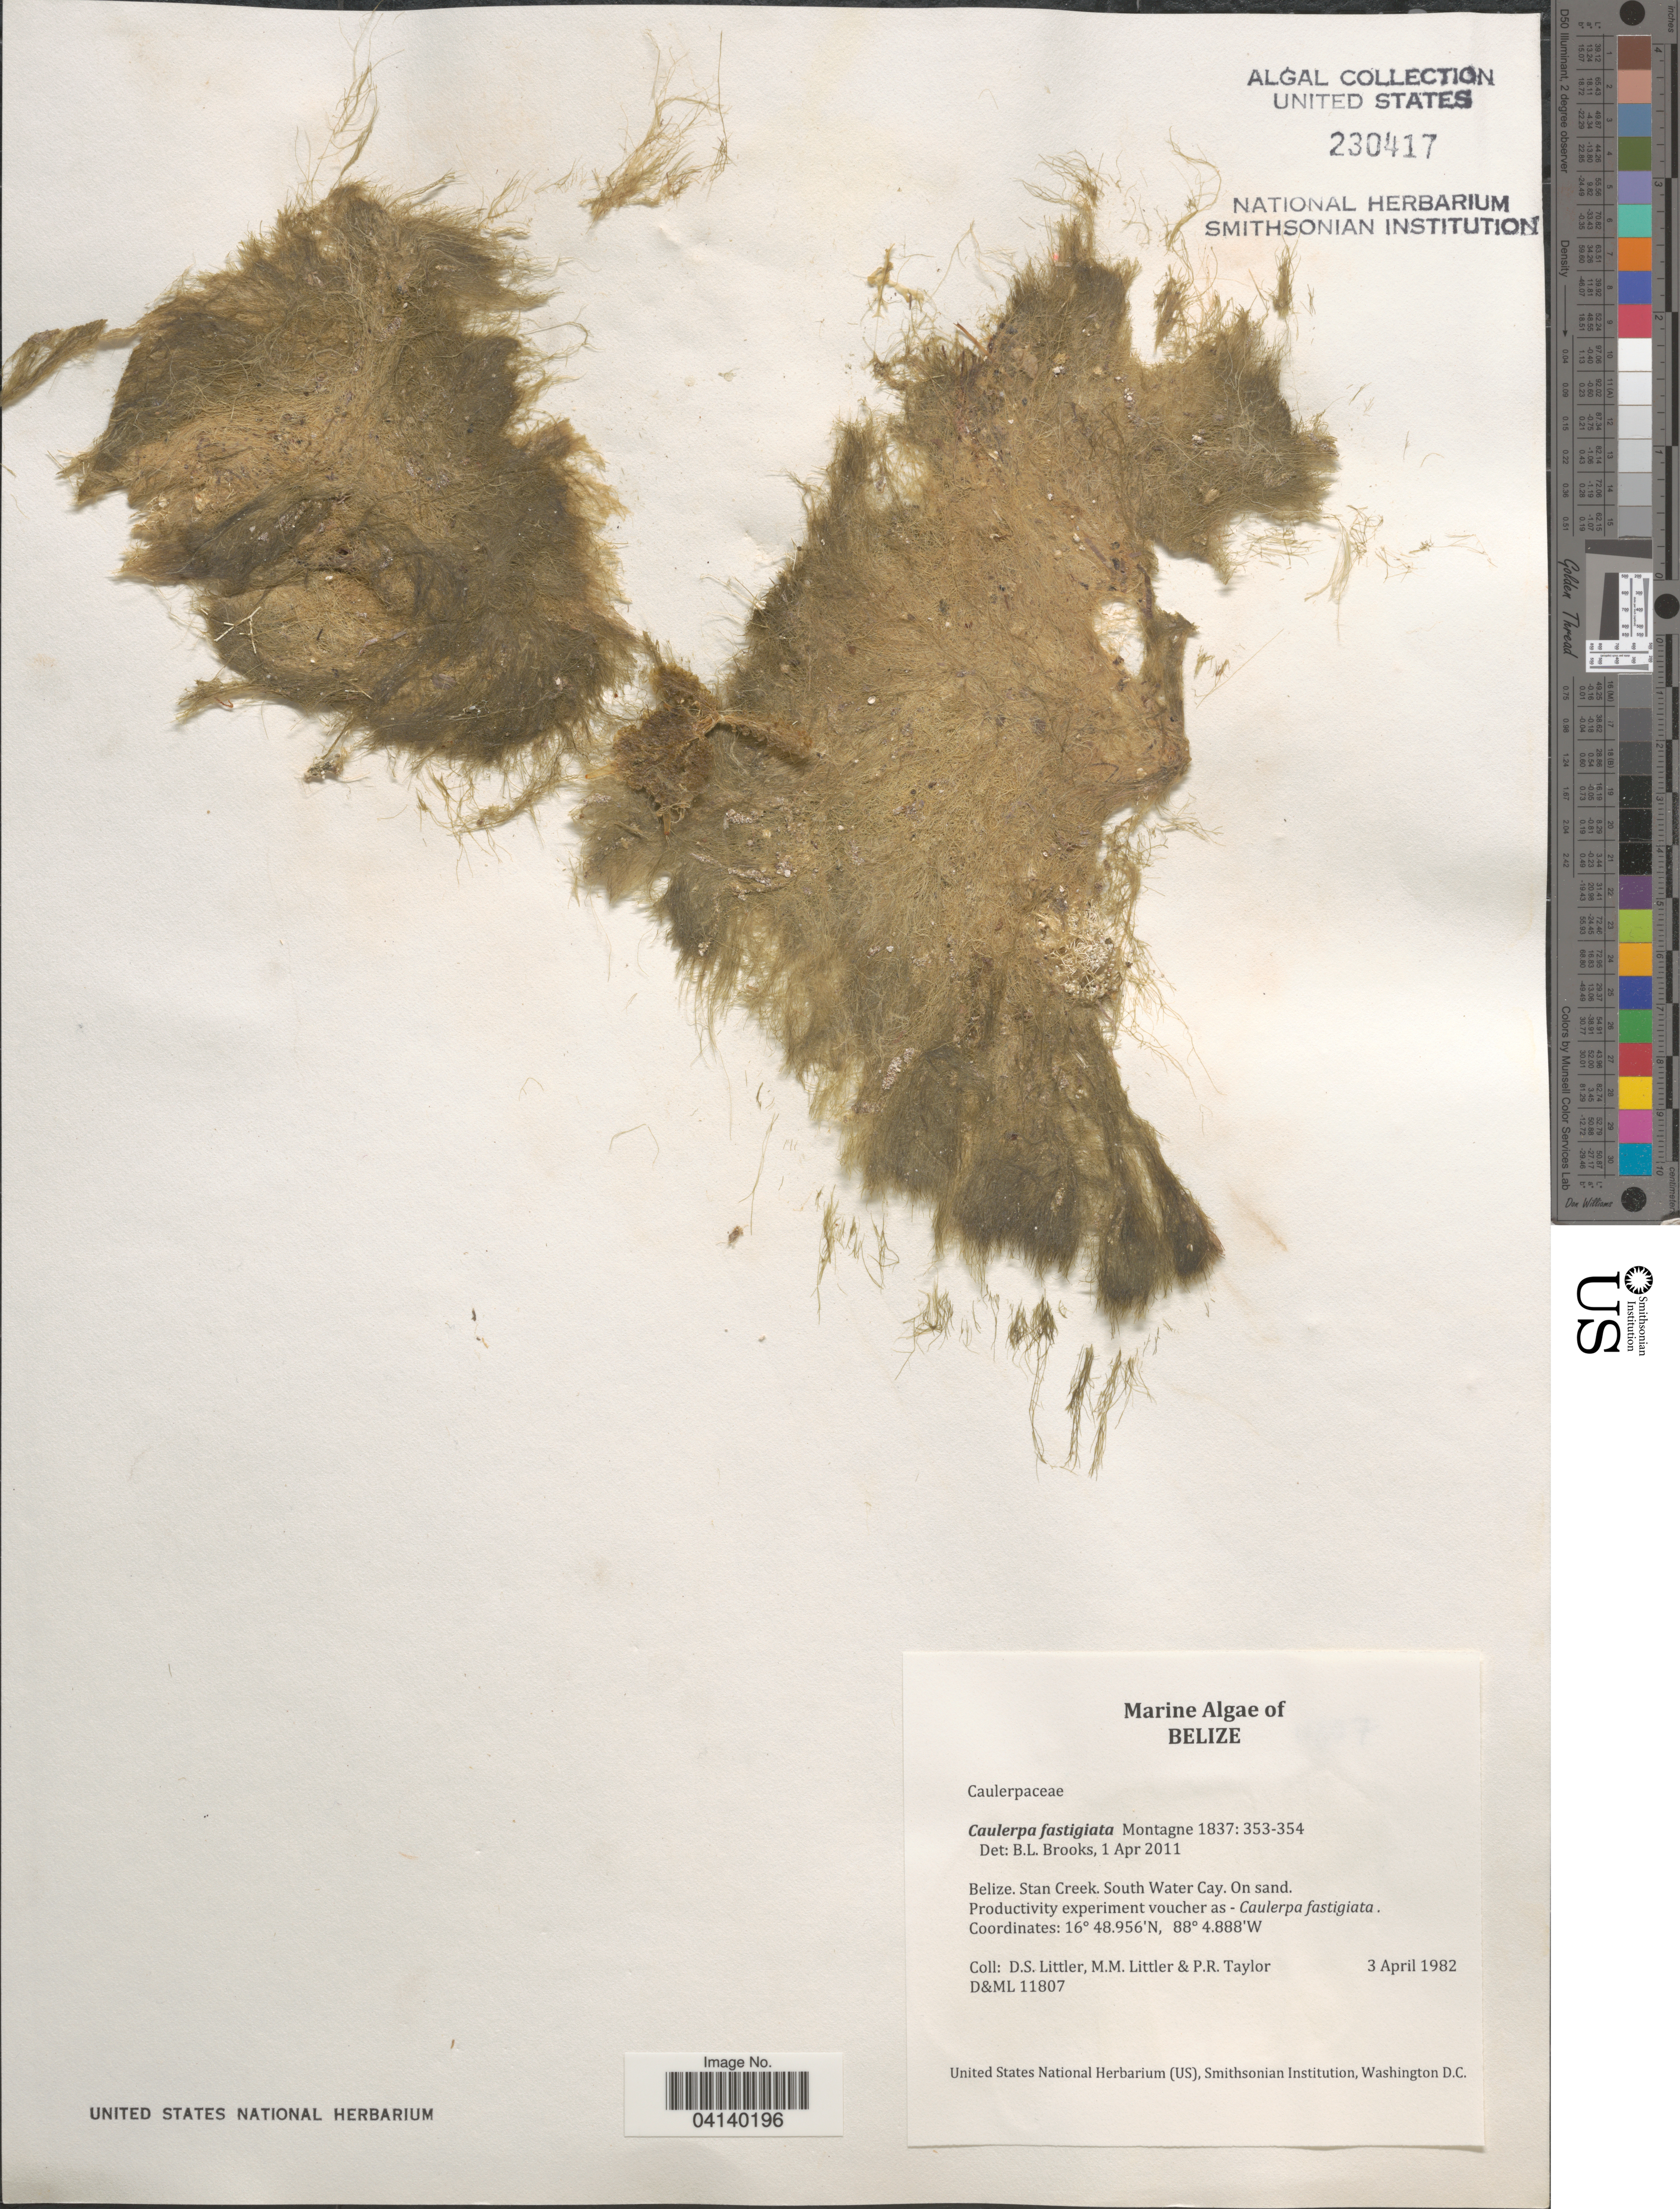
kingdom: Plantae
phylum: Chlorophyta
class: Ulvophyceae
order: Bryopsidales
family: Caulerpaceae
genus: Caulerpa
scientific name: Caulerpa fastigiata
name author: Mont.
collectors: D. S. Littler & P. R. Taylor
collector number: D&ML11807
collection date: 1982-04-03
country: Belize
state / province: Stann Creek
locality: Stan Creek. South Water Cay.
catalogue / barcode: US 230417